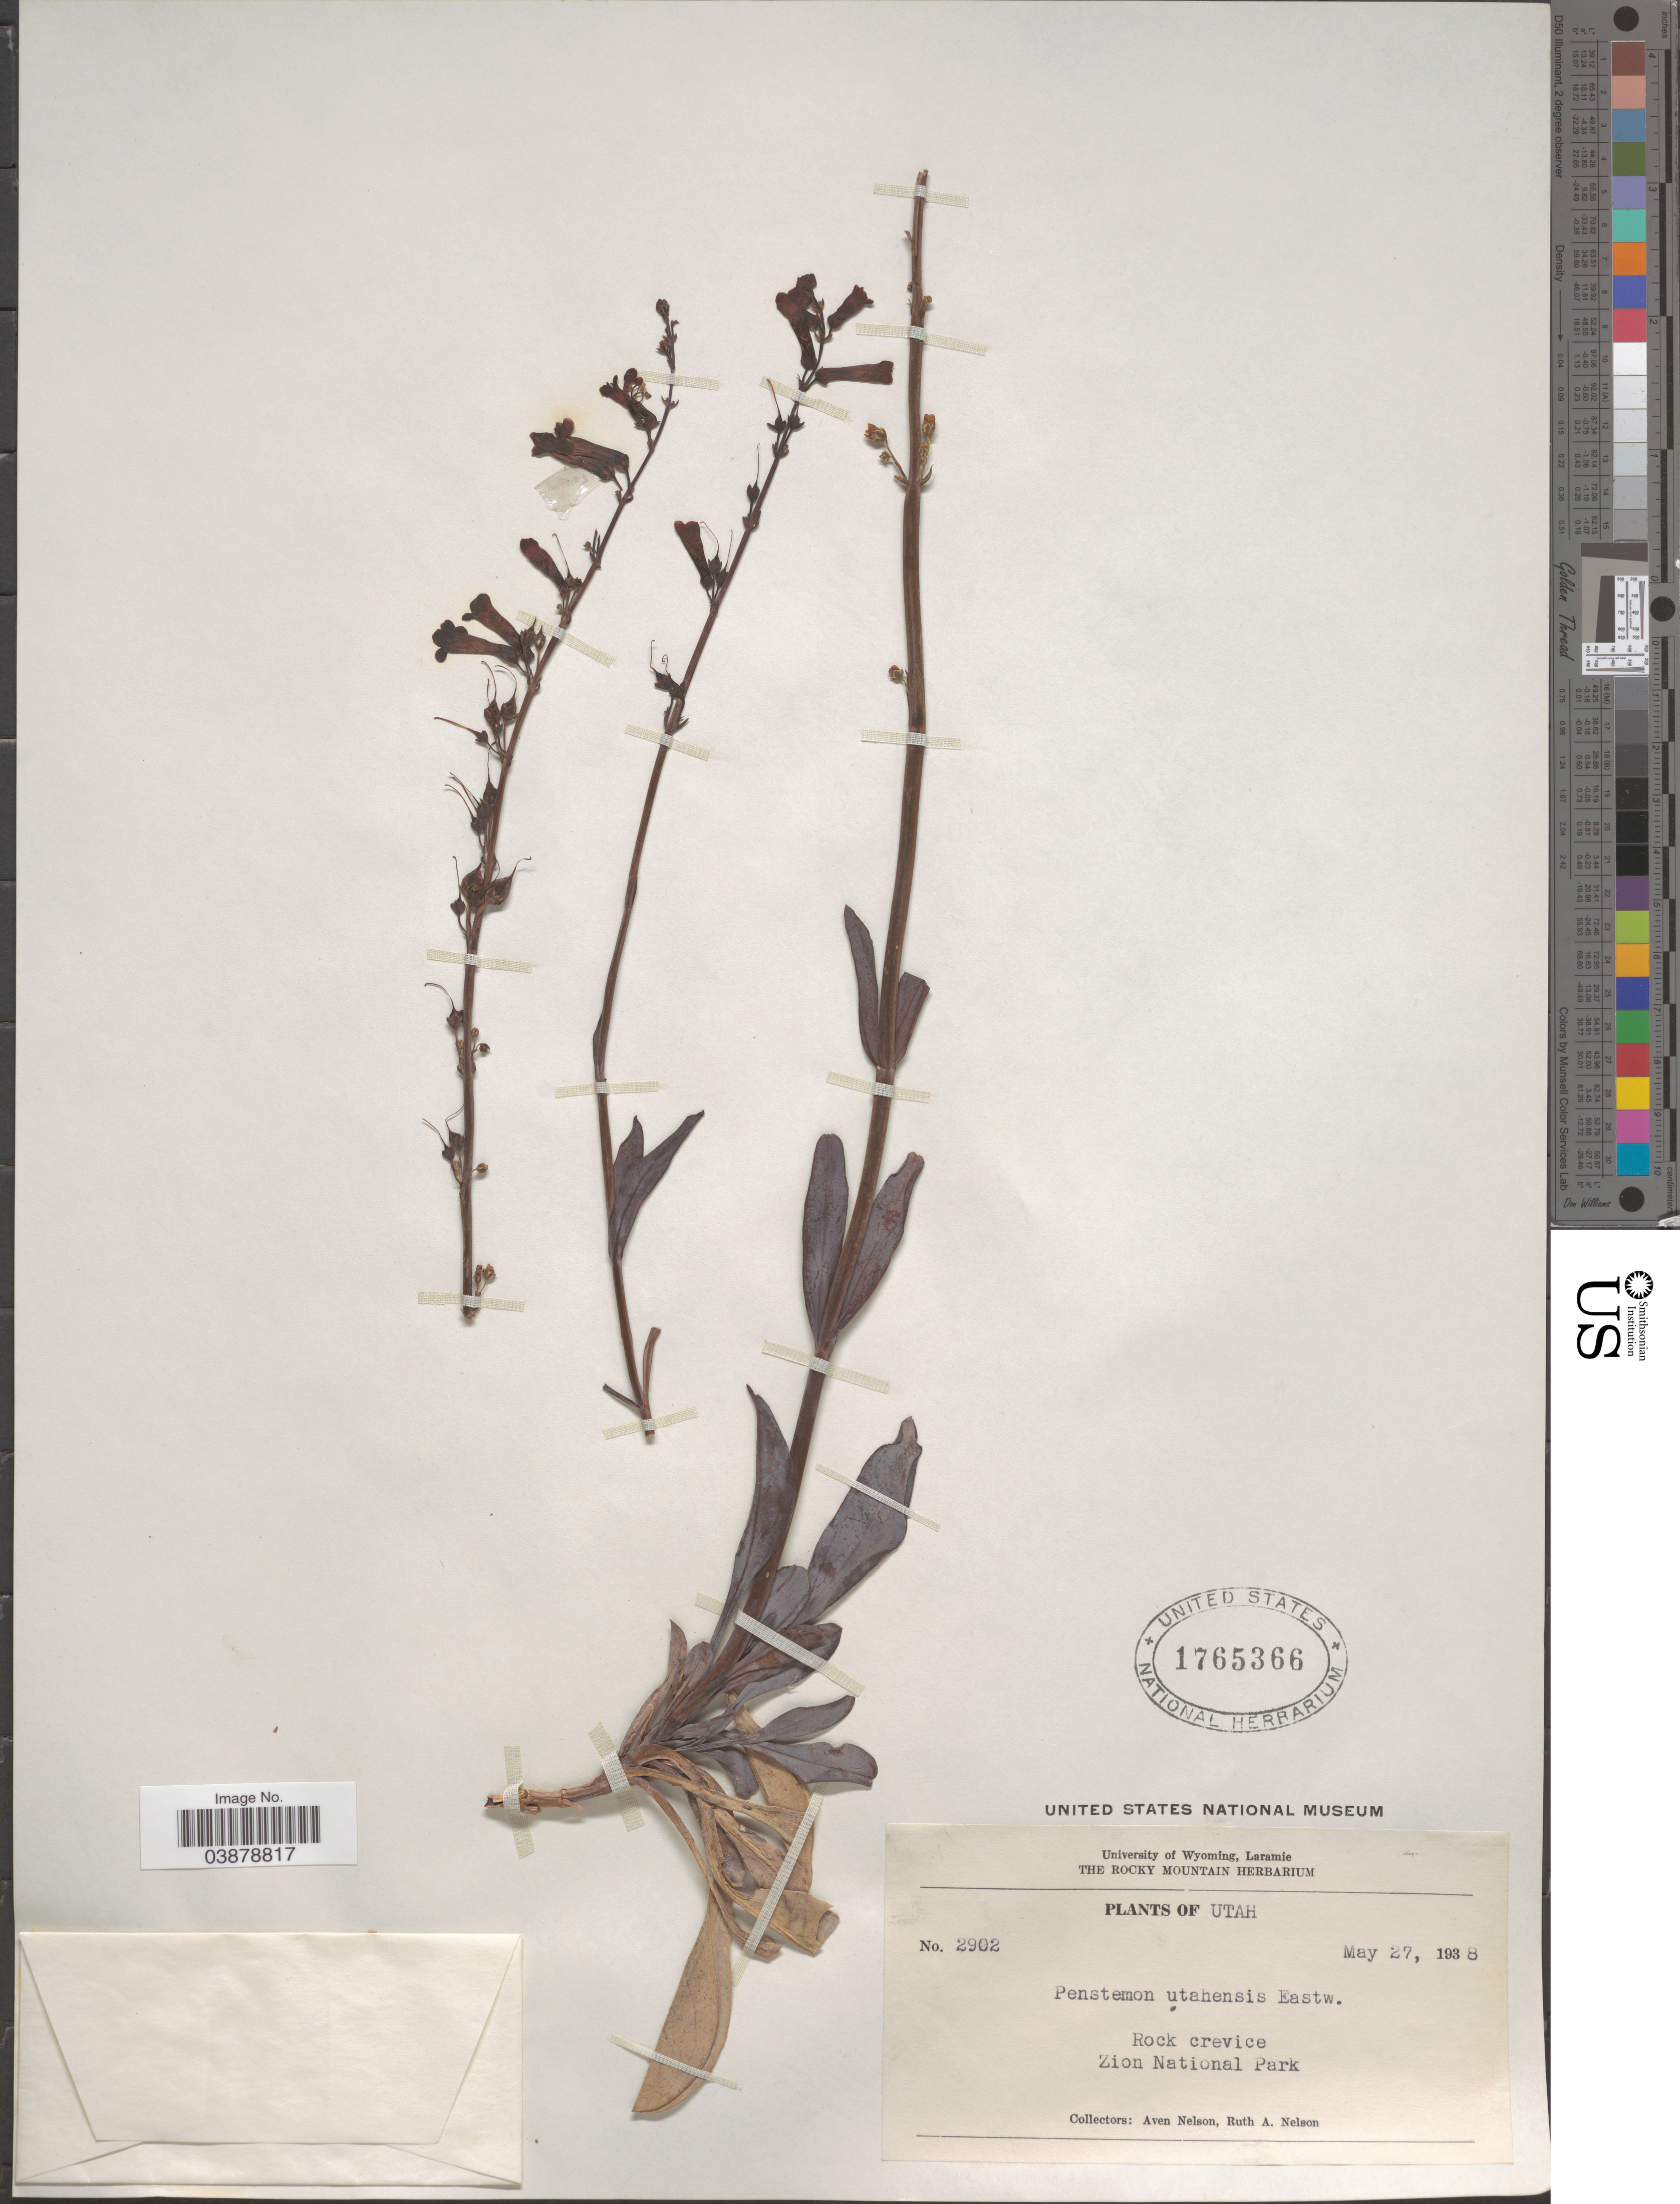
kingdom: Plantae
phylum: Tracheophyta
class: Magnoliopsida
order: Lamiales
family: Plantaginaceae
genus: Penstemon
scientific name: Penstemon utahensis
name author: Eastw.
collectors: A. Nelson & R. A. Nelson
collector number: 2902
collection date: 1938-05-27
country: United States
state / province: Utah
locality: Rock crevices, Zion National Park.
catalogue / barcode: US 1765366